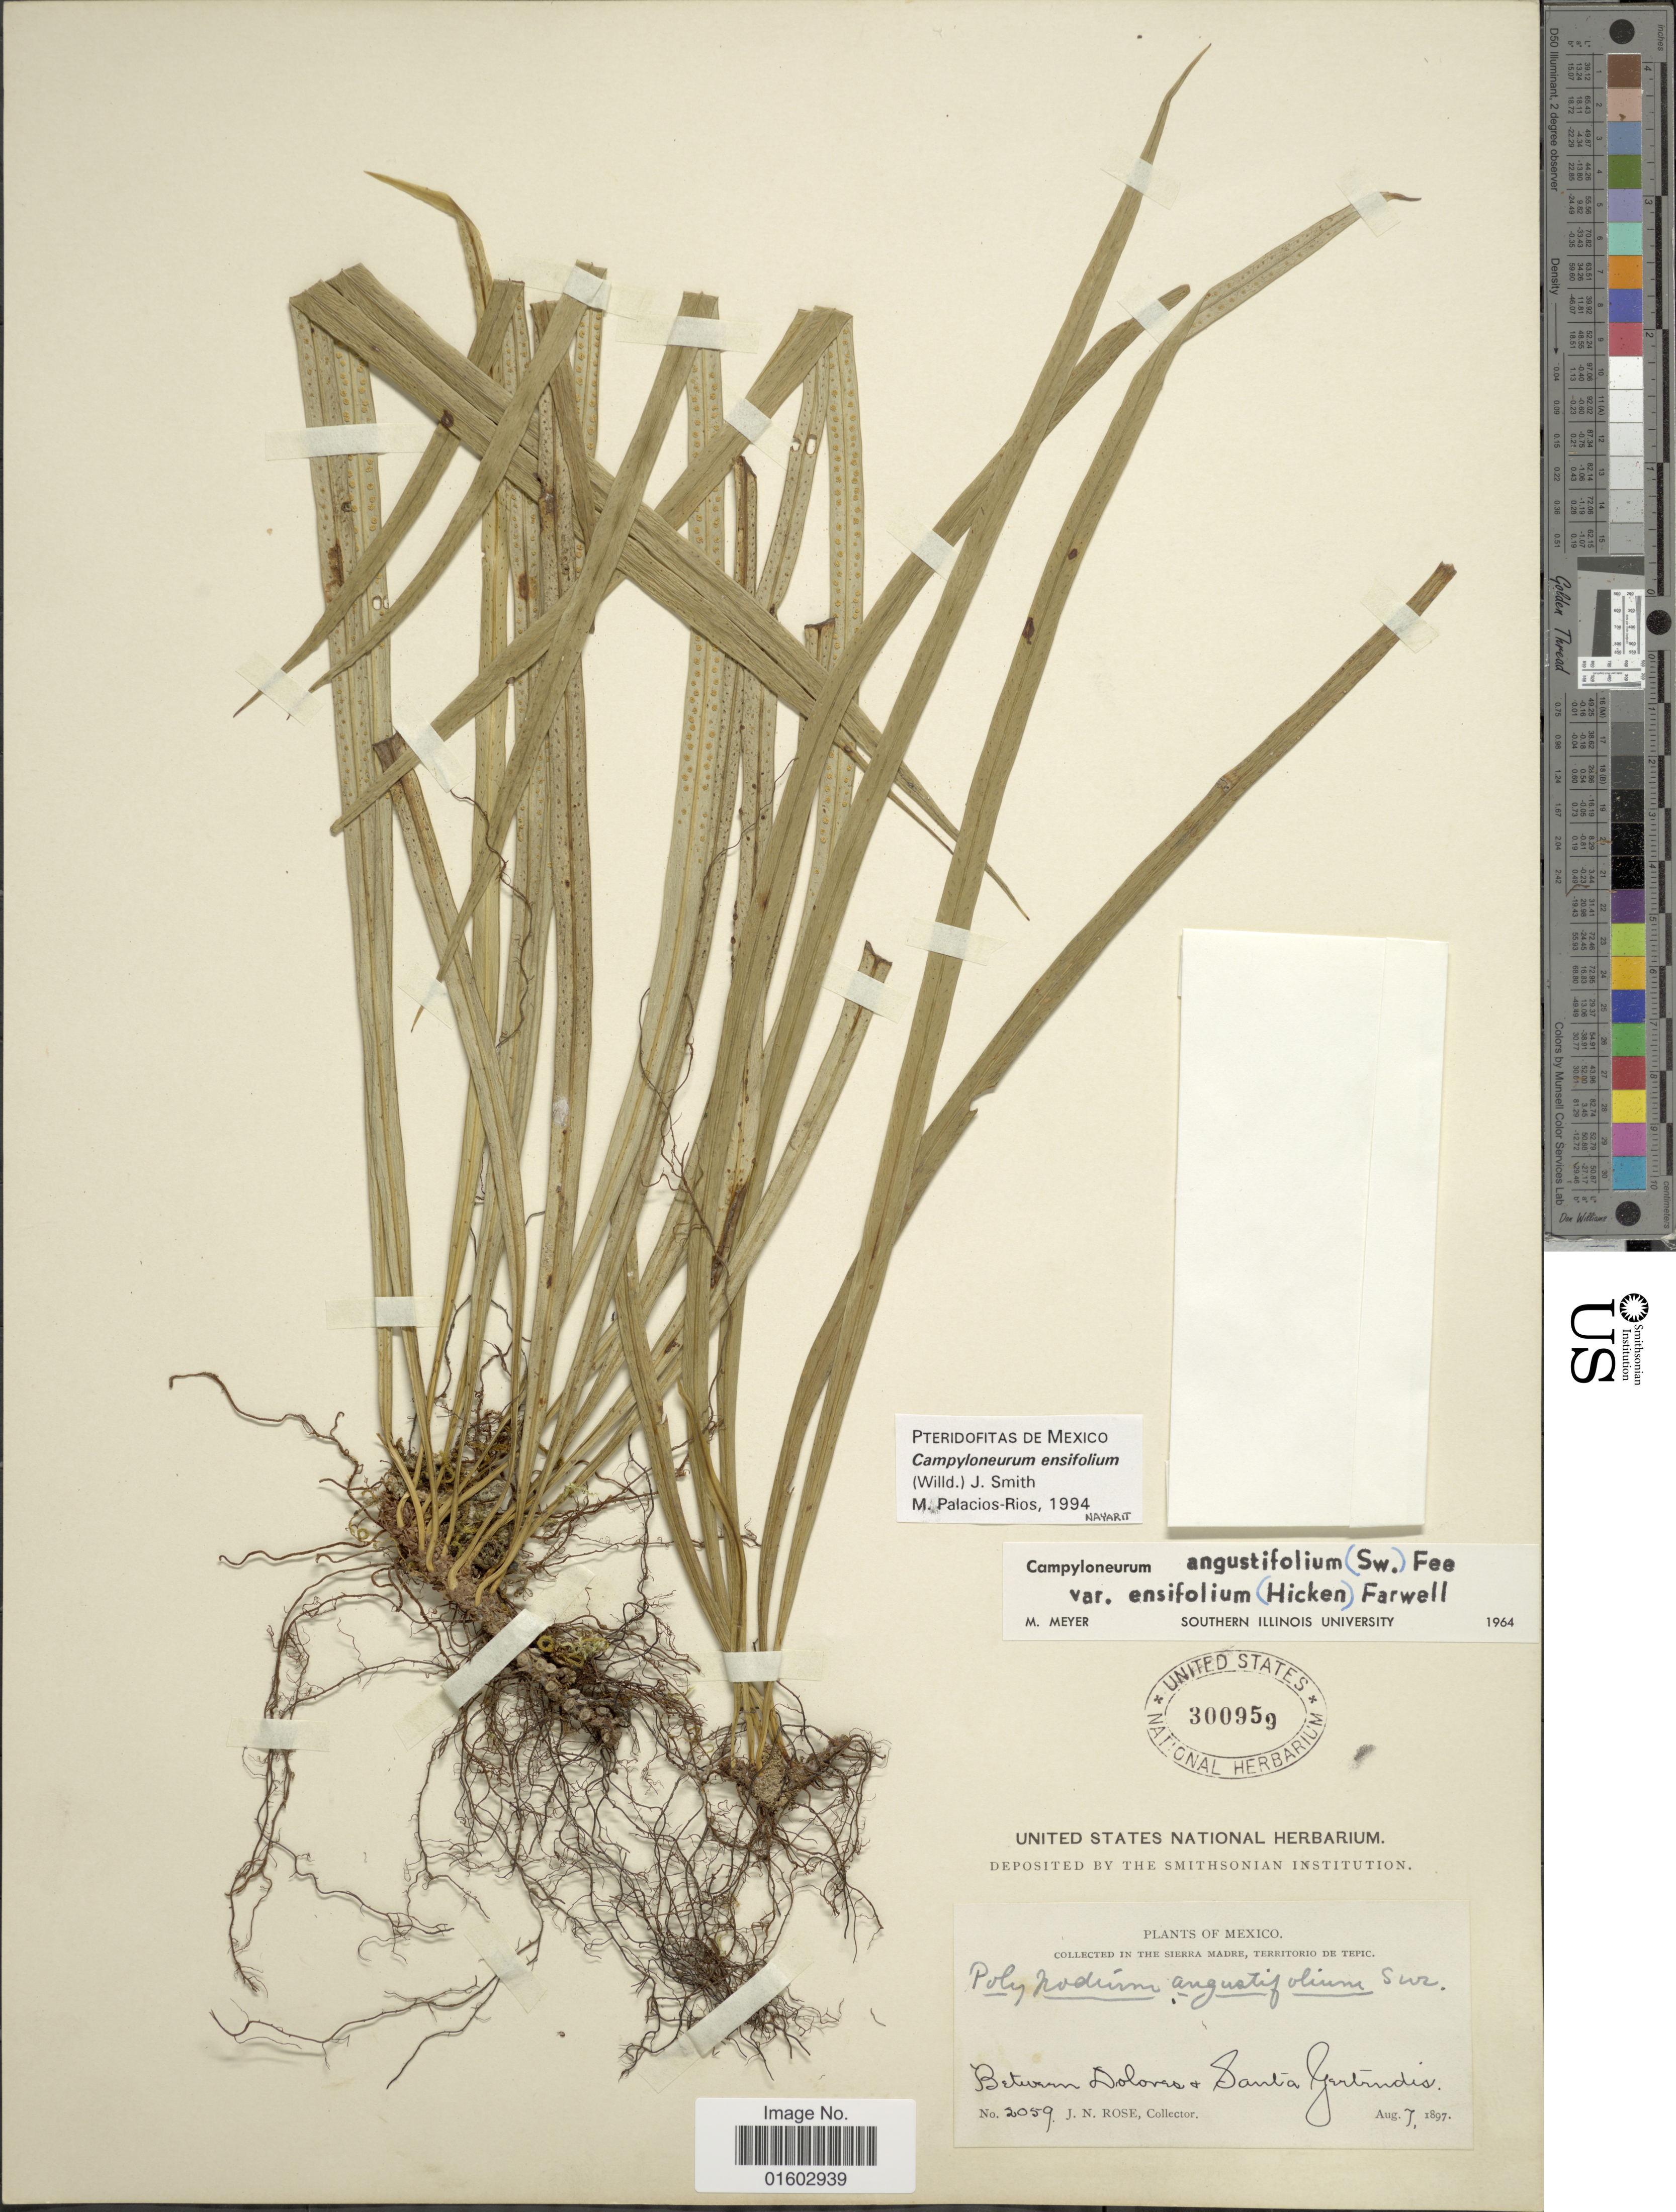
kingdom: Plantae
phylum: Tracheophyta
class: Polypodiopsida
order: Polypodiales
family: Polypodiaceae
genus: Campyloneurum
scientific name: Campyloneurum angustifolium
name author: (Sw.) Fée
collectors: J. N. Rose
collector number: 2059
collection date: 1897-08-07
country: Mexico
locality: In the Sierra Madre, territorio De Tepic. Between Dolores and Santa Gertrudis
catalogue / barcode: US 300959